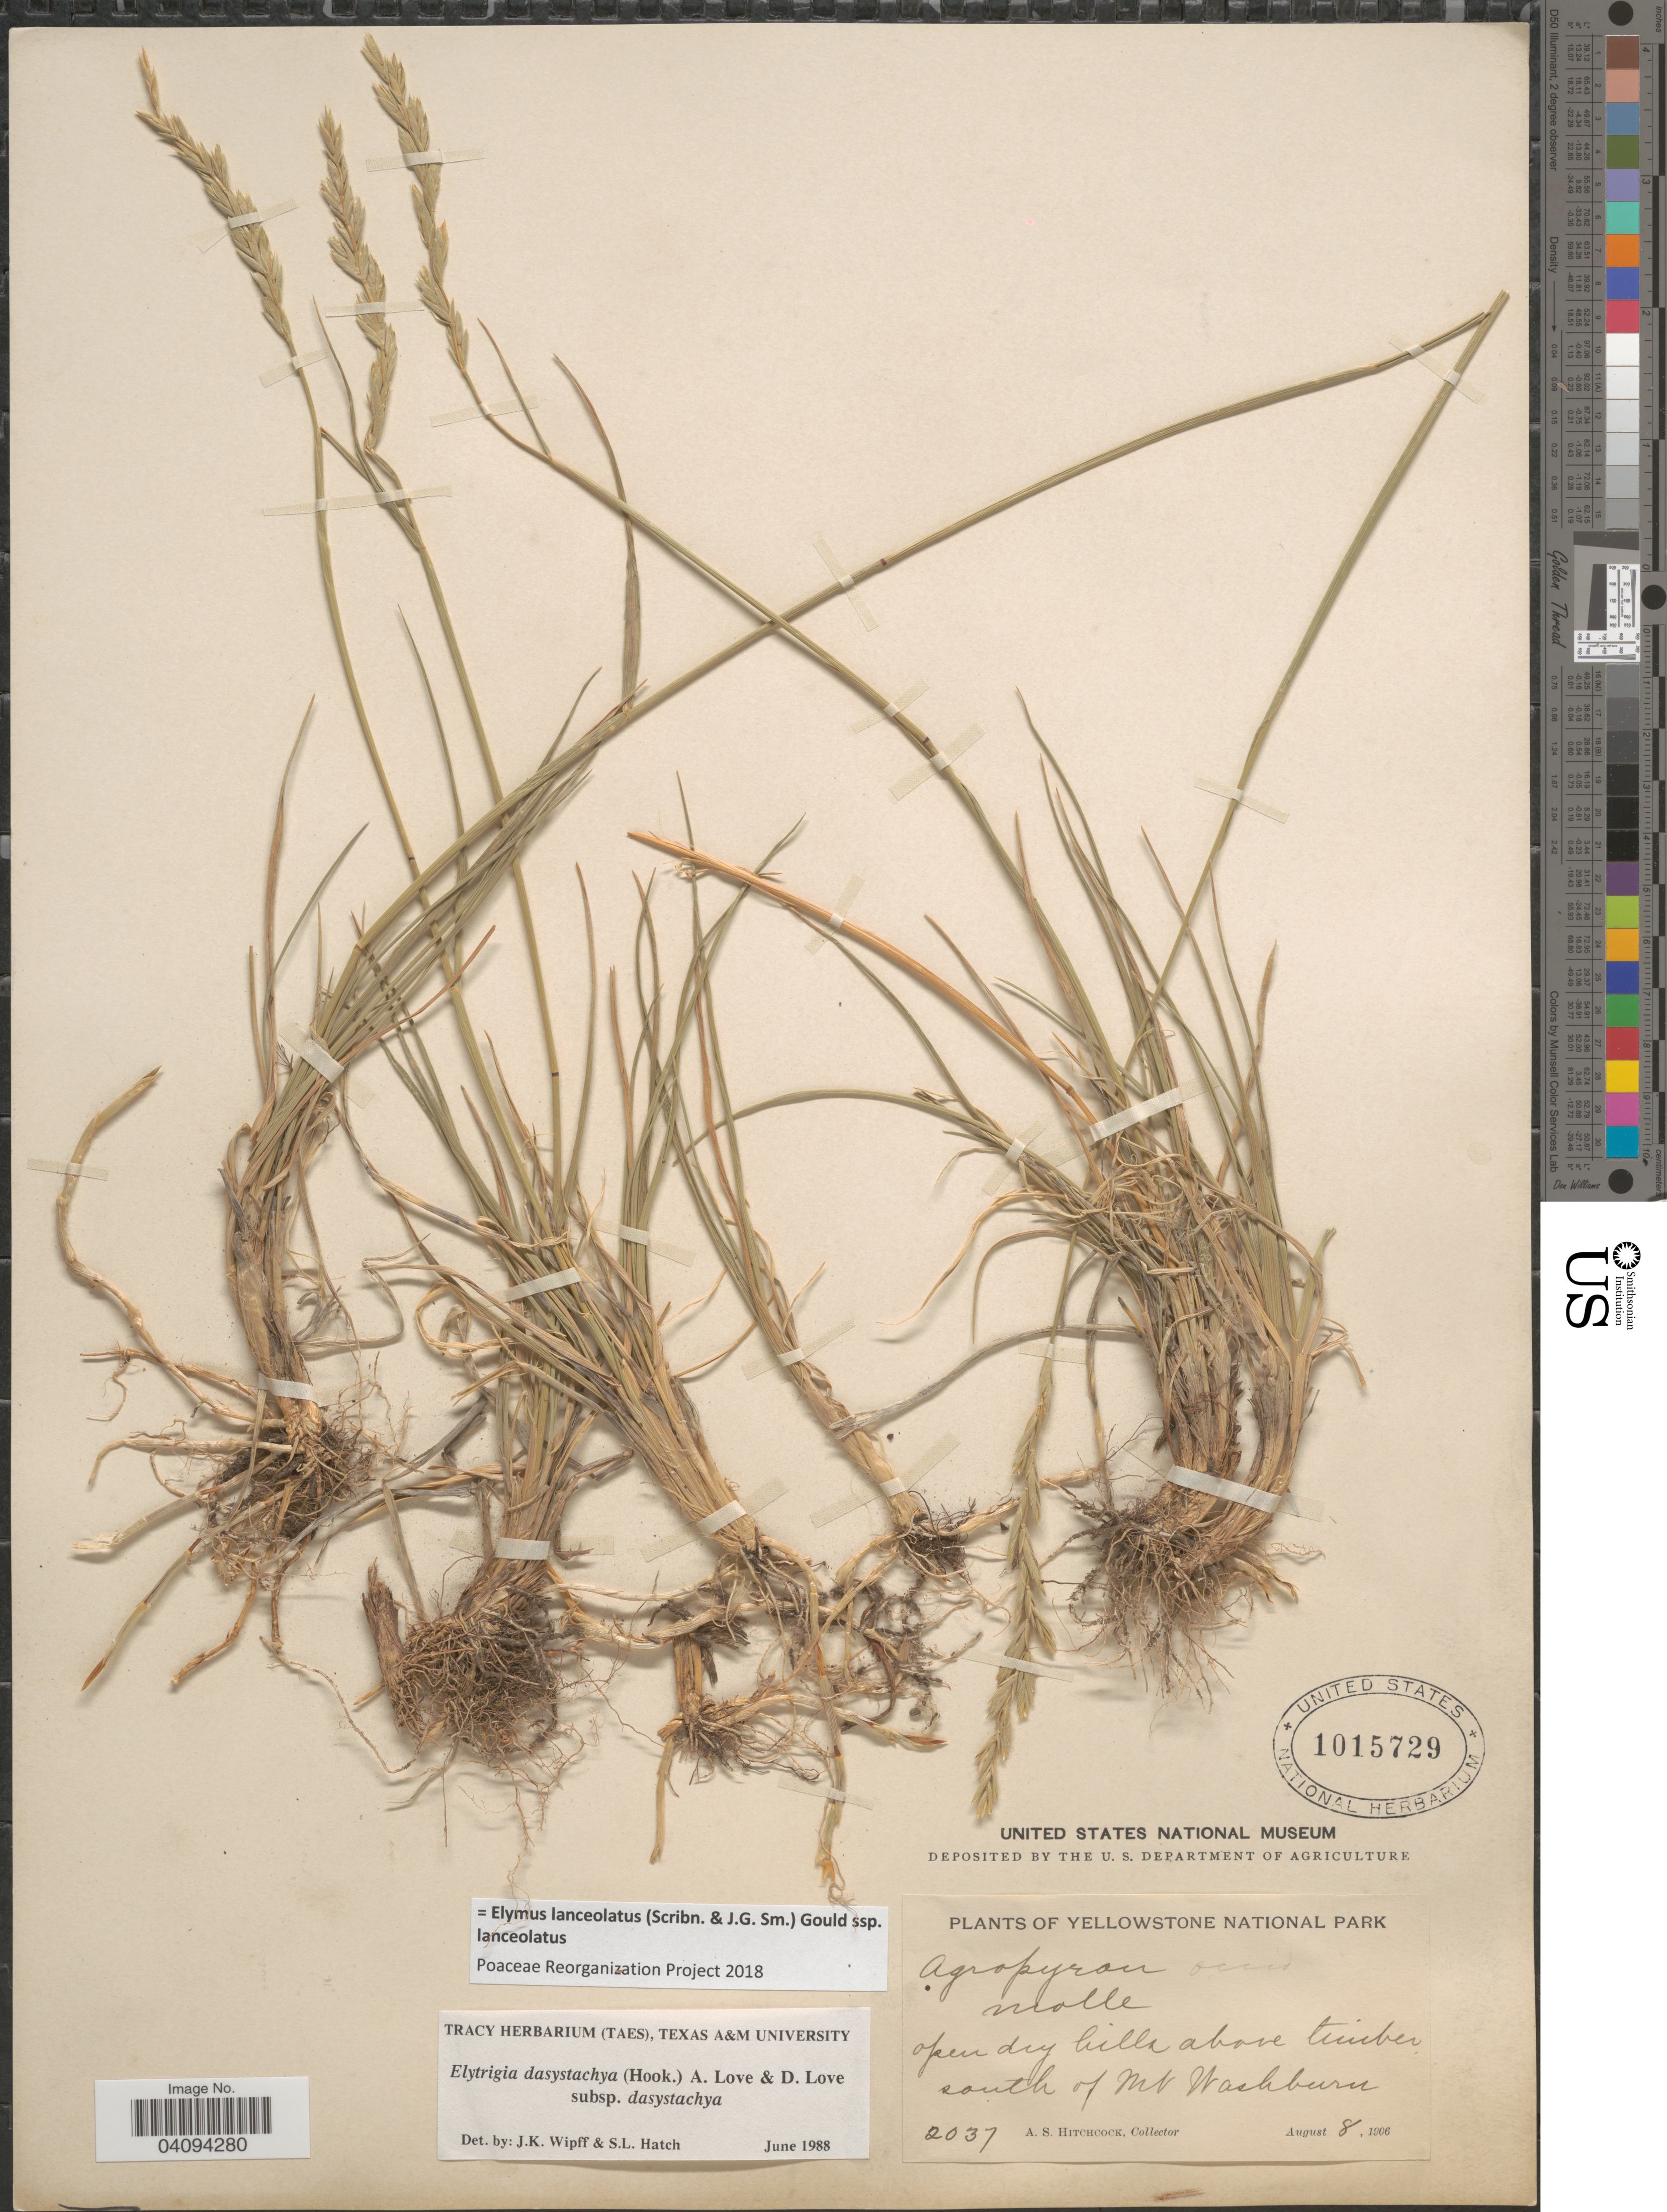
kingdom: Plantae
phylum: Tracheophyta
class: Liliopsida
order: Poales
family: Poaceae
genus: Elymus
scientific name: Elymus lanceolatus subsp. lanceolatus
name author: (Scribn. & J.G. Sm.) Gould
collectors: A. S. Hitchcock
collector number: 2037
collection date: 1906-08-08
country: United States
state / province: Wyoming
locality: Yellowstone National Park. Open dry hills above timber south of Mt Washburn.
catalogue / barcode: US 1015729